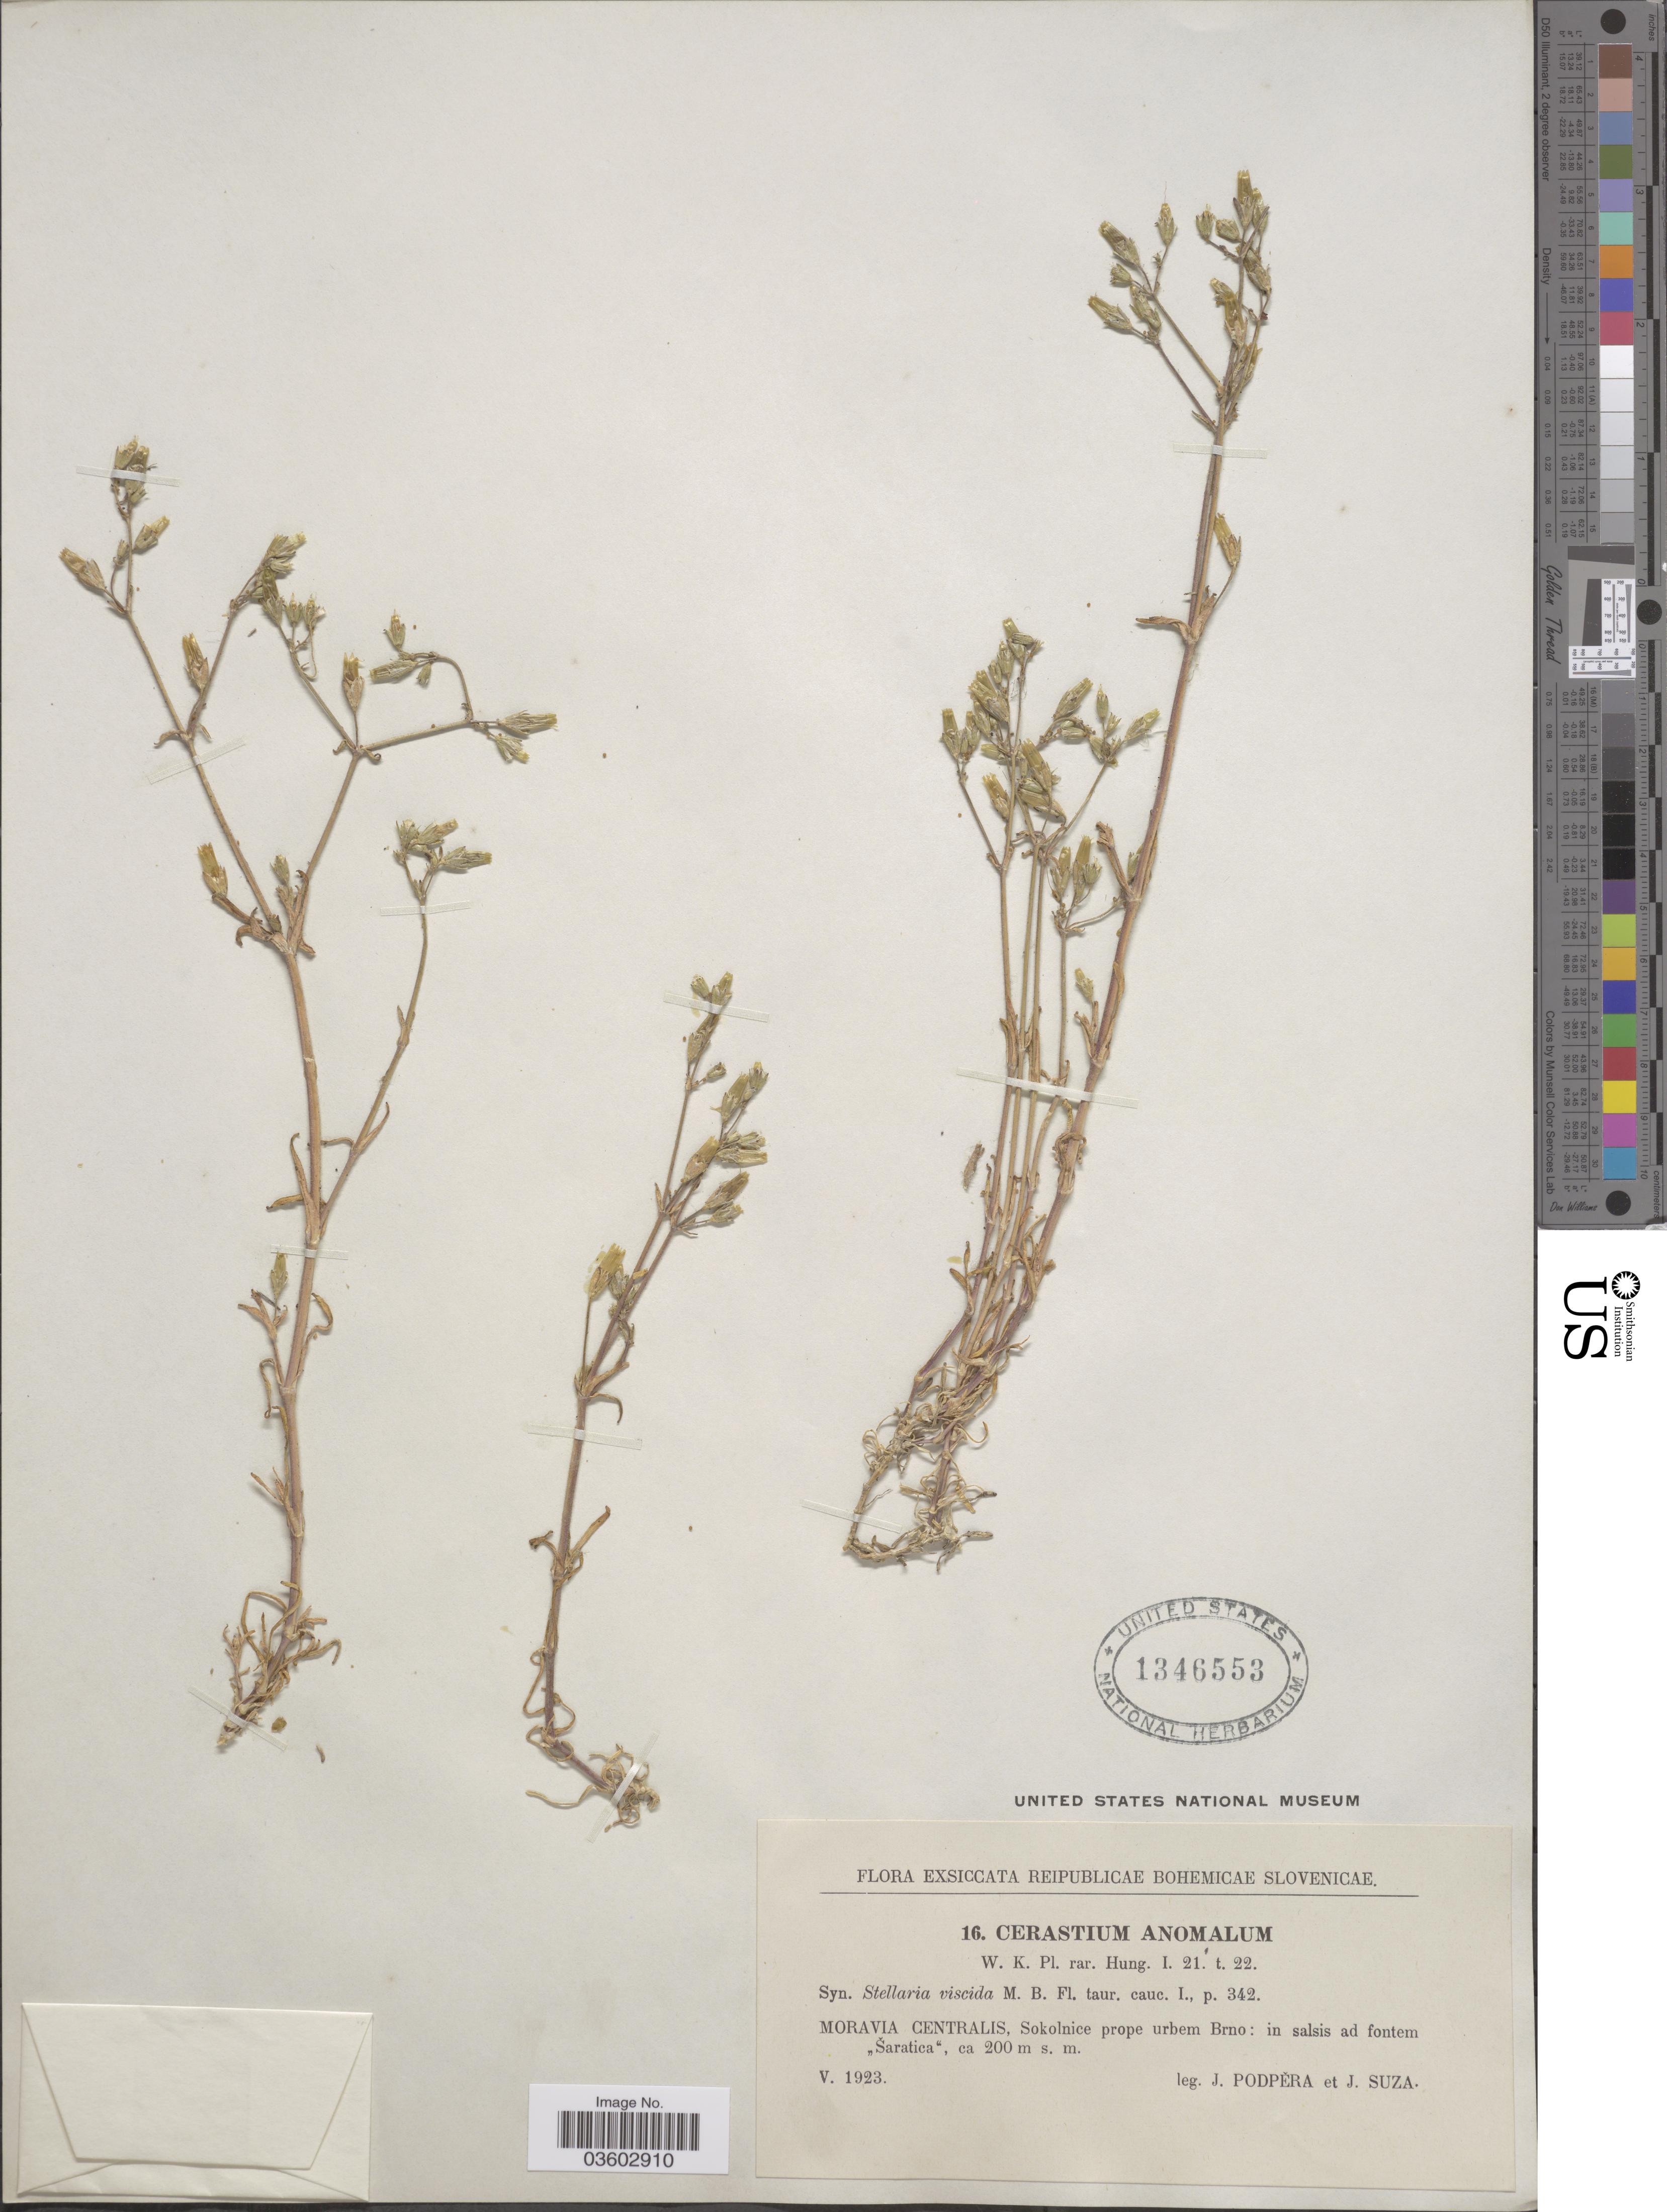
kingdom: Plantae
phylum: Tracheophyta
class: Magnoliopsida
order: Caryophyllales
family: Caryophyllaceae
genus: Dichodon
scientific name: Dichodon viscidus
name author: (M. Bieb.) Holub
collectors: J. Podpera & J. Suza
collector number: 16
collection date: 1923-05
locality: Reipublicae Bohemicae Slovenicae. Moravia Centralis, Sokolnice prope urbem Brno: in salsis ad fontem "Šaratica".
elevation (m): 200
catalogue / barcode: US 1346553